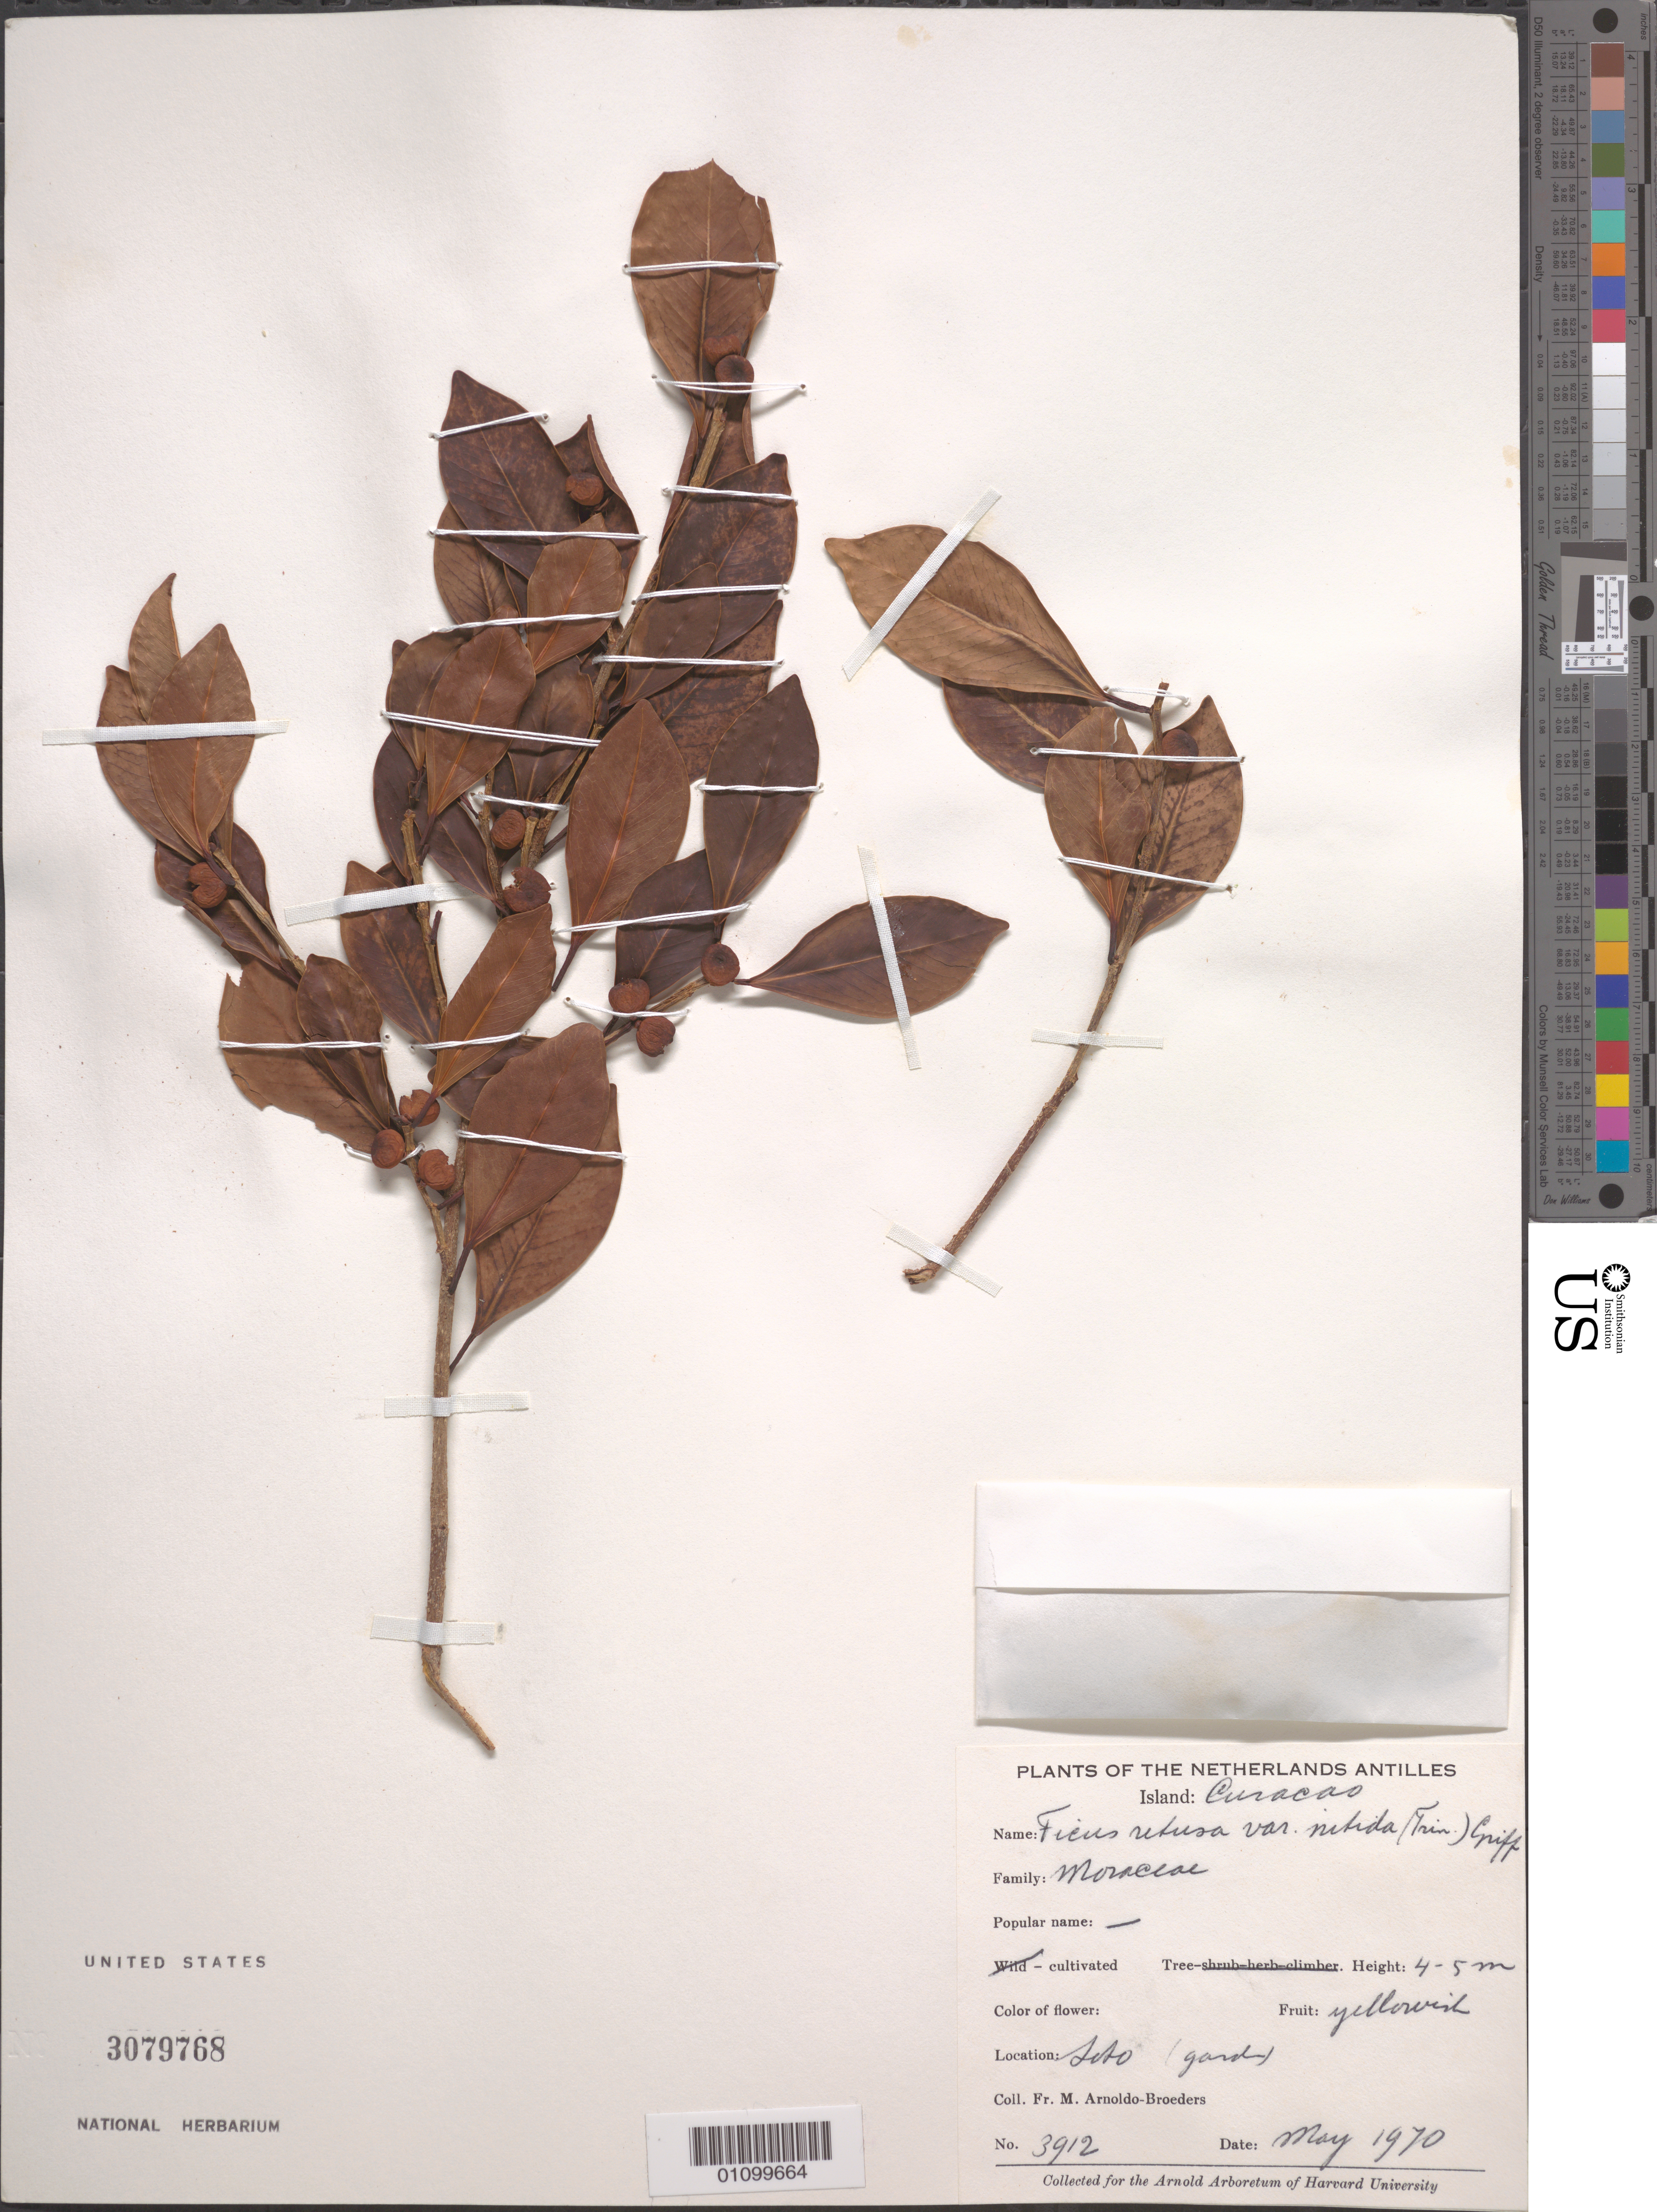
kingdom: Plantae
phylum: Tracheophyta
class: Magnoliopsida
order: Rosales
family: Moraceae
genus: Ficus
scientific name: Ficus retusa var. nitida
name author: (Thunb.) Miq.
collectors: N. Arnoldo-Broeders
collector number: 3912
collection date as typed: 01 May 1970 to 31 May 1970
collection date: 1970-05-01/1970-05-31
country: Curaçao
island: Curaçao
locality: Soto, govt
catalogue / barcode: US 3079768